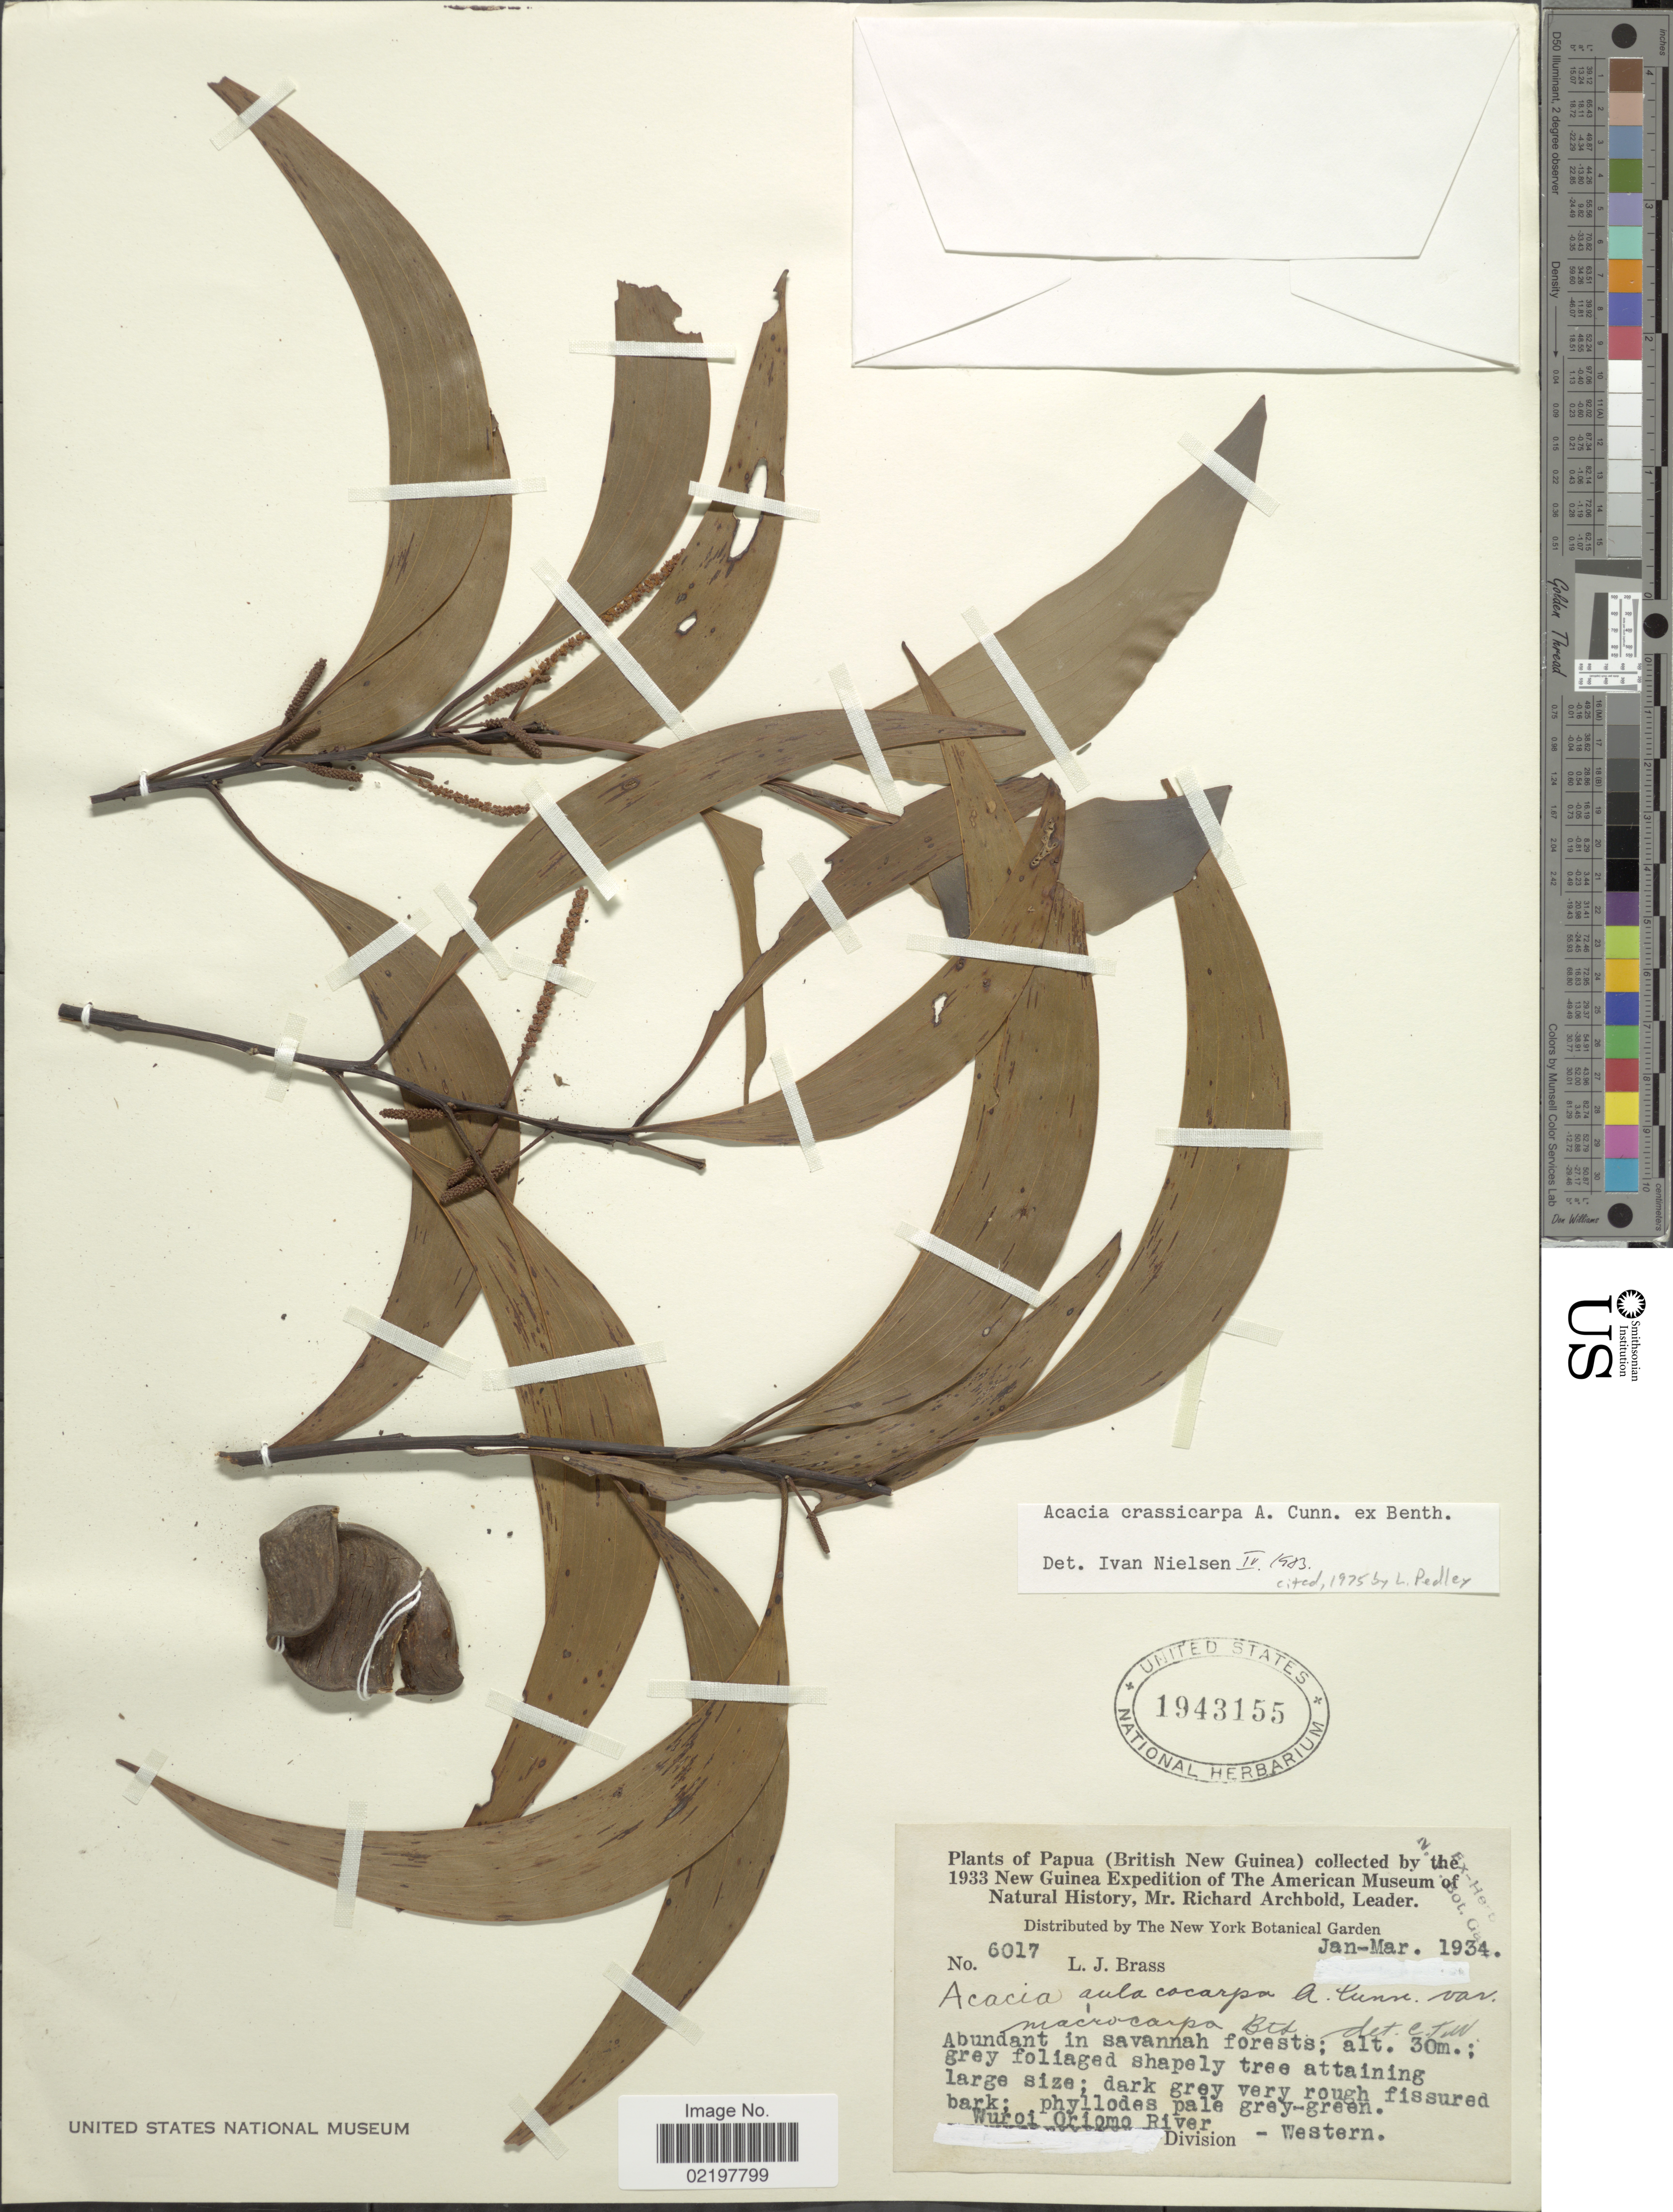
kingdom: Plantae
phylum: Tracheophyta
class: Magnoliopsida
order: Fabales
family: Fabaceae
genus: Acacia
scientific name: Acacia crassicarpa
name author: A. Cunn.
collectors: L. J. Brass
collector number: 6017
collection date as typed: Transcribed d/m/y: /1/34 to /3/34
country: Papua New Guinea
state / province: Manus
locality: Wuroi Oriomo Riv., Western Central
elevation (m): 30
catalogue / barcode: US 1943155